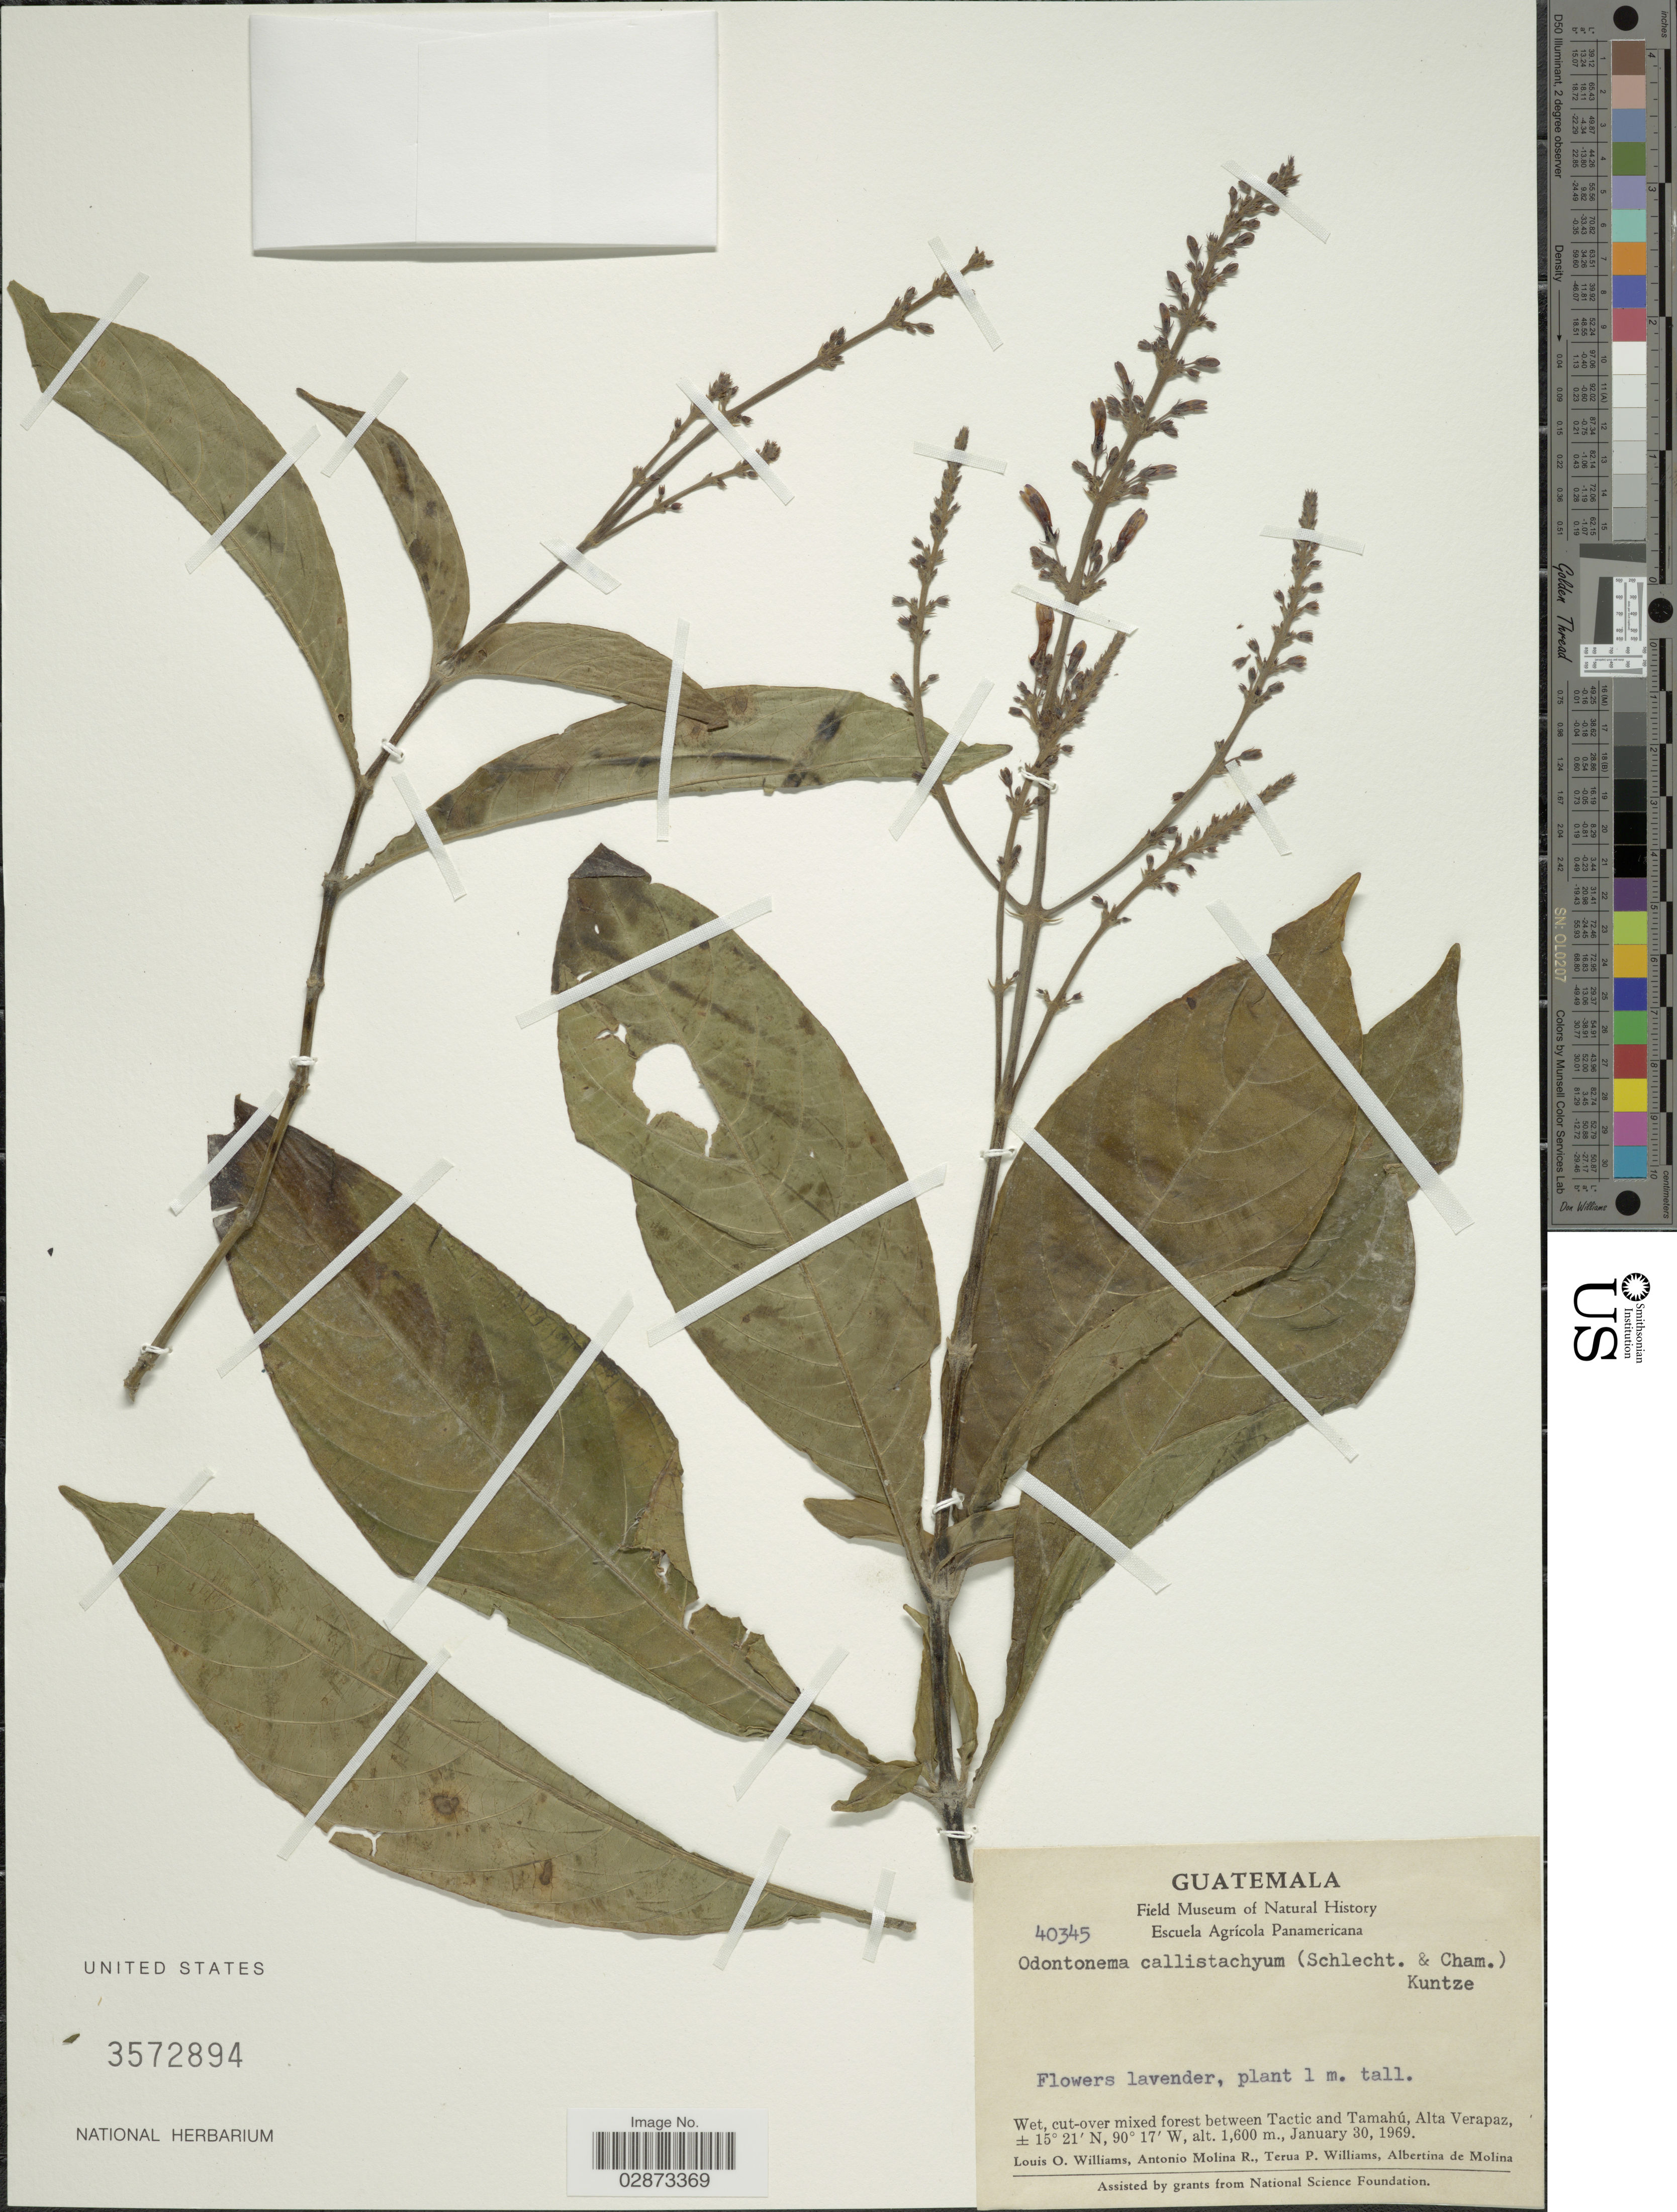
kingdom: Plantae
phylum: Tracheophyta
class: Magnoliopsida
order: Lamiales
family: Acanthaceae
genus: Odontonema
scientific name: Odontonema callistachyum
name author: (Schltdl. & Cham.) Kuntze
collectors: L. O. Williams, A. Molina R., T. Williams & A. R. Molina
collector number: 40345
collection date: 1969-01-30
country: Guatemala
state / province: Alta Verapaz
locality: Wet, cut-over mixed forest between Tactic and Tamahú, Alta Verapaz.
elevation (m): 1600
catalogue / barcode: US 3572894